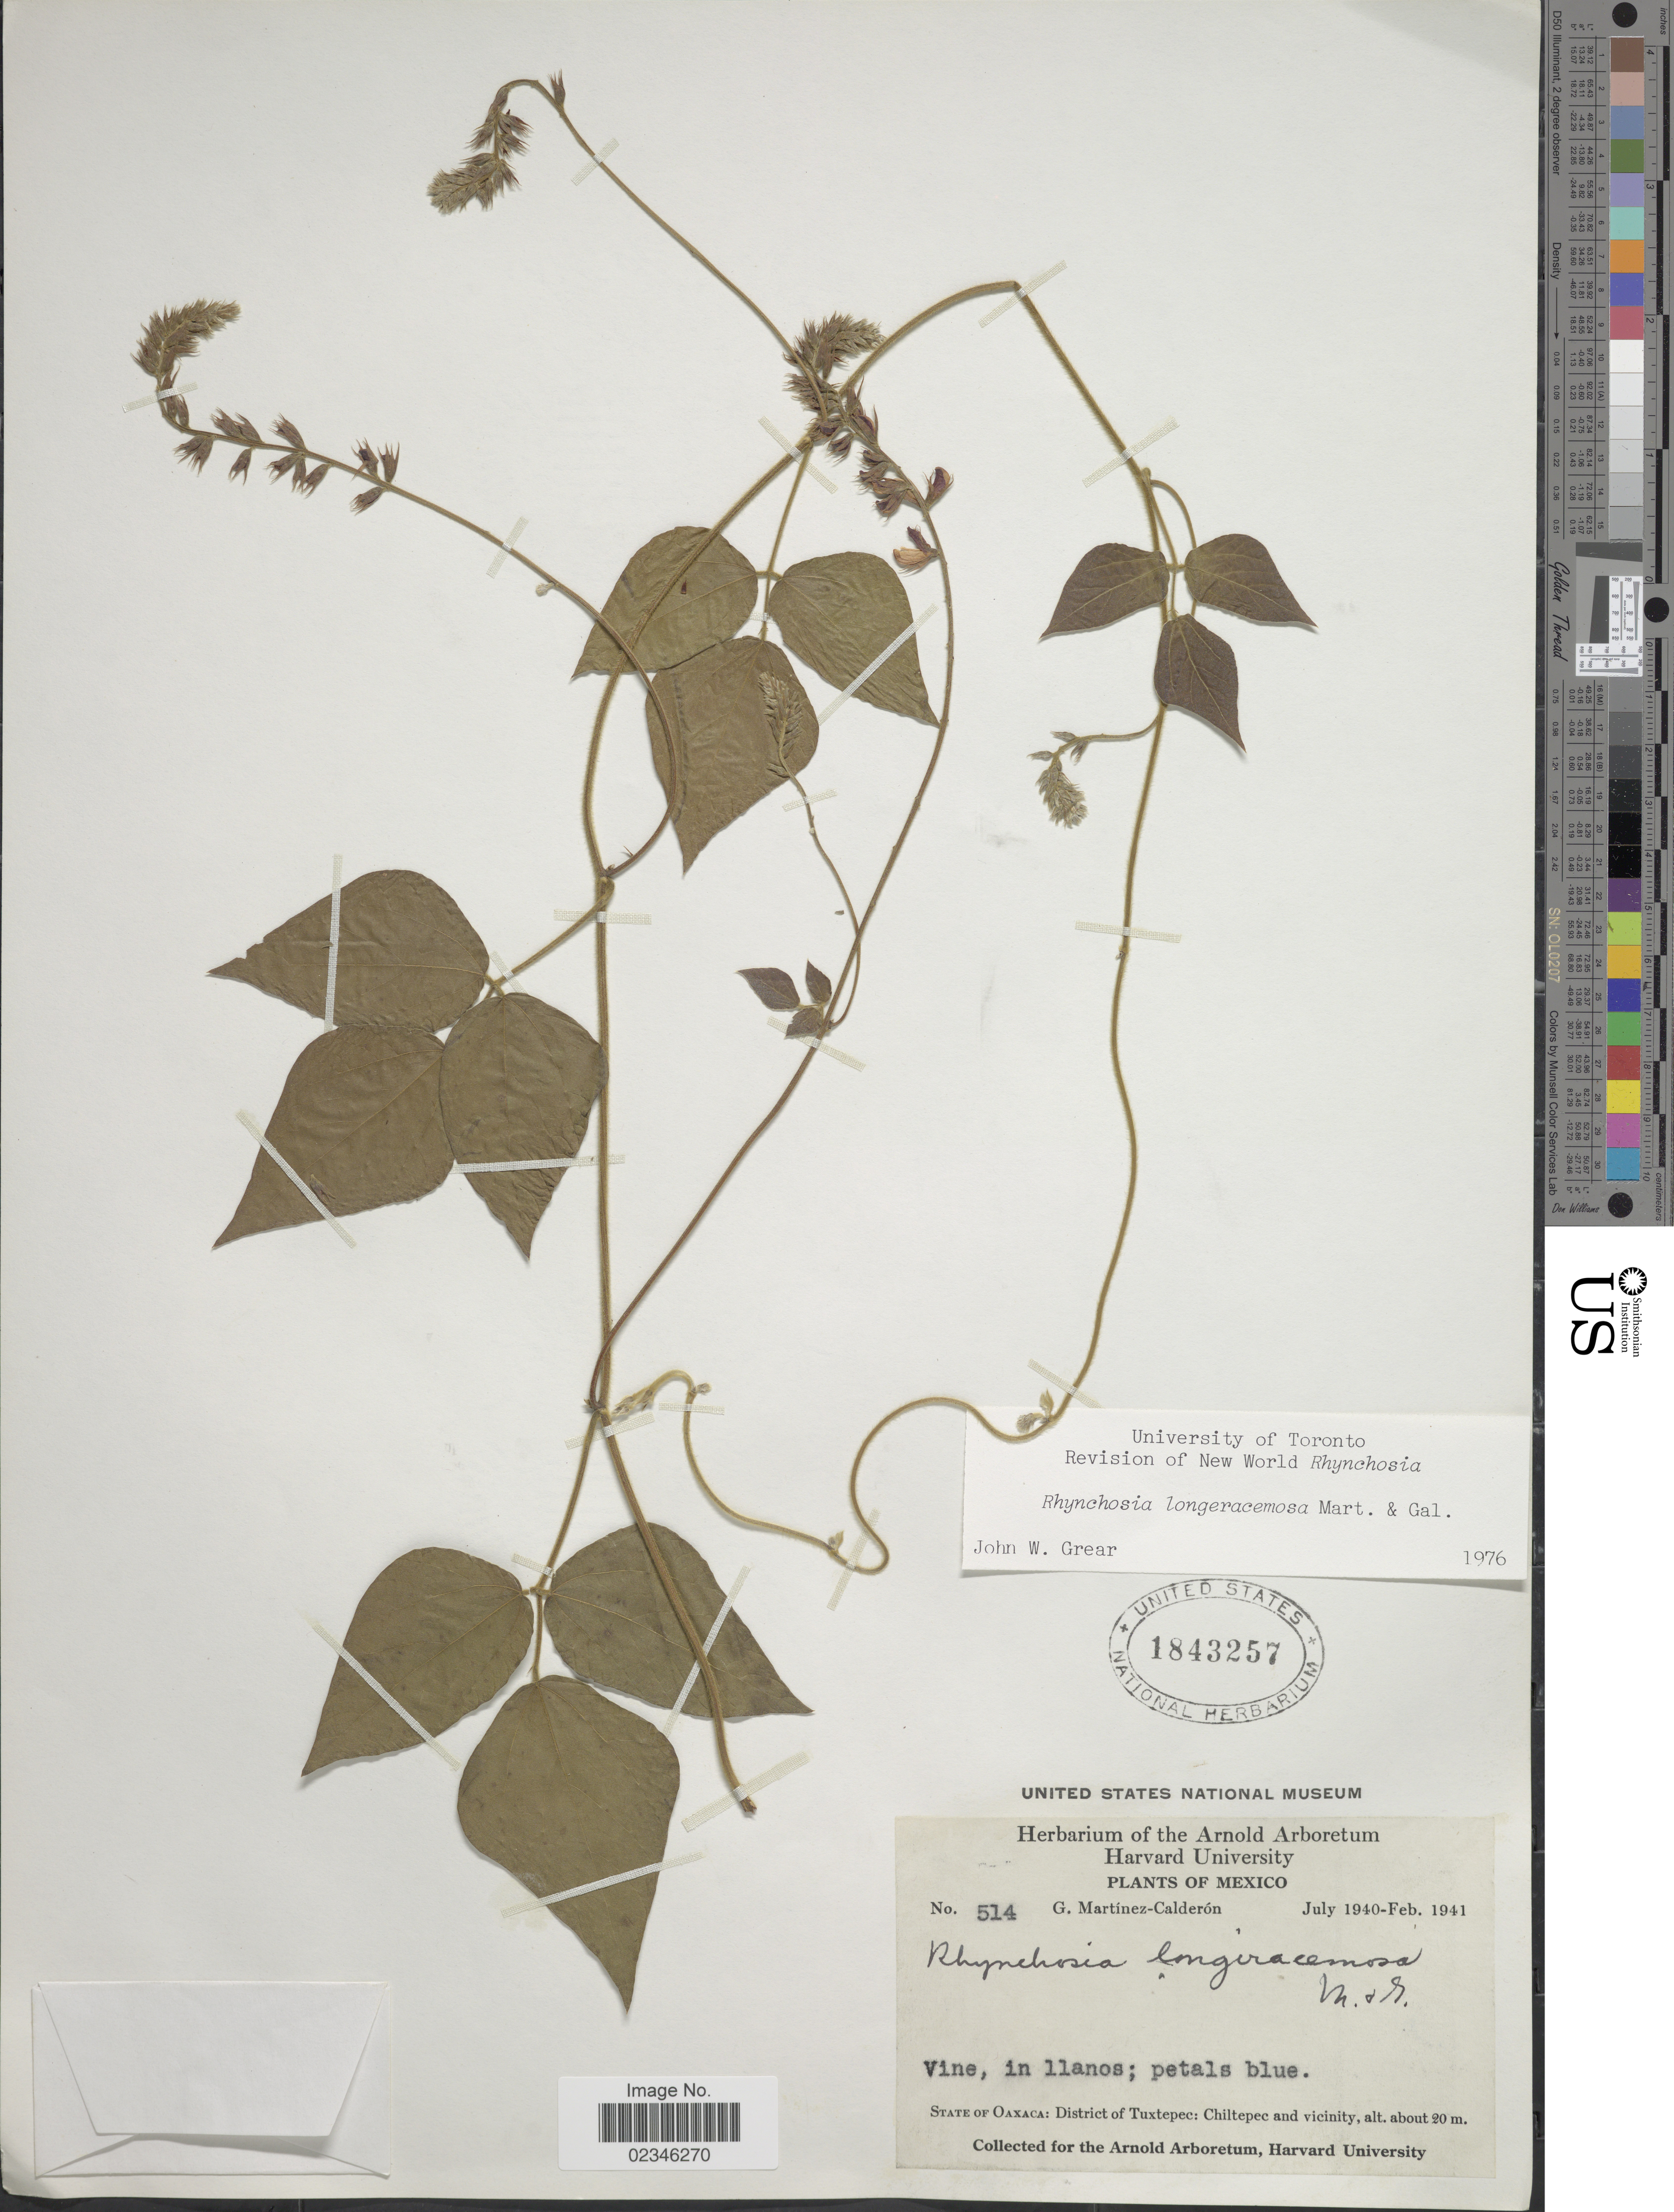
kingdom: Plantae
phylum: Tracheophyta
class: Magnoliopsida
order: Fabales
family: Fabaceae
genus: Rhynchosia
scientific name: Rhynchosia longeracemosa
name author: M. Martens & Galeotti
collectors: G. Martínez Calderón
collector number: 514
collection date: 1940-07/1941-02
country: Mexico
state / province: Oaxaca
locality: District of Tuxtepec: Chiltepec and vicinity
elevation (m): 20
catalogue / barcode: US 1843257